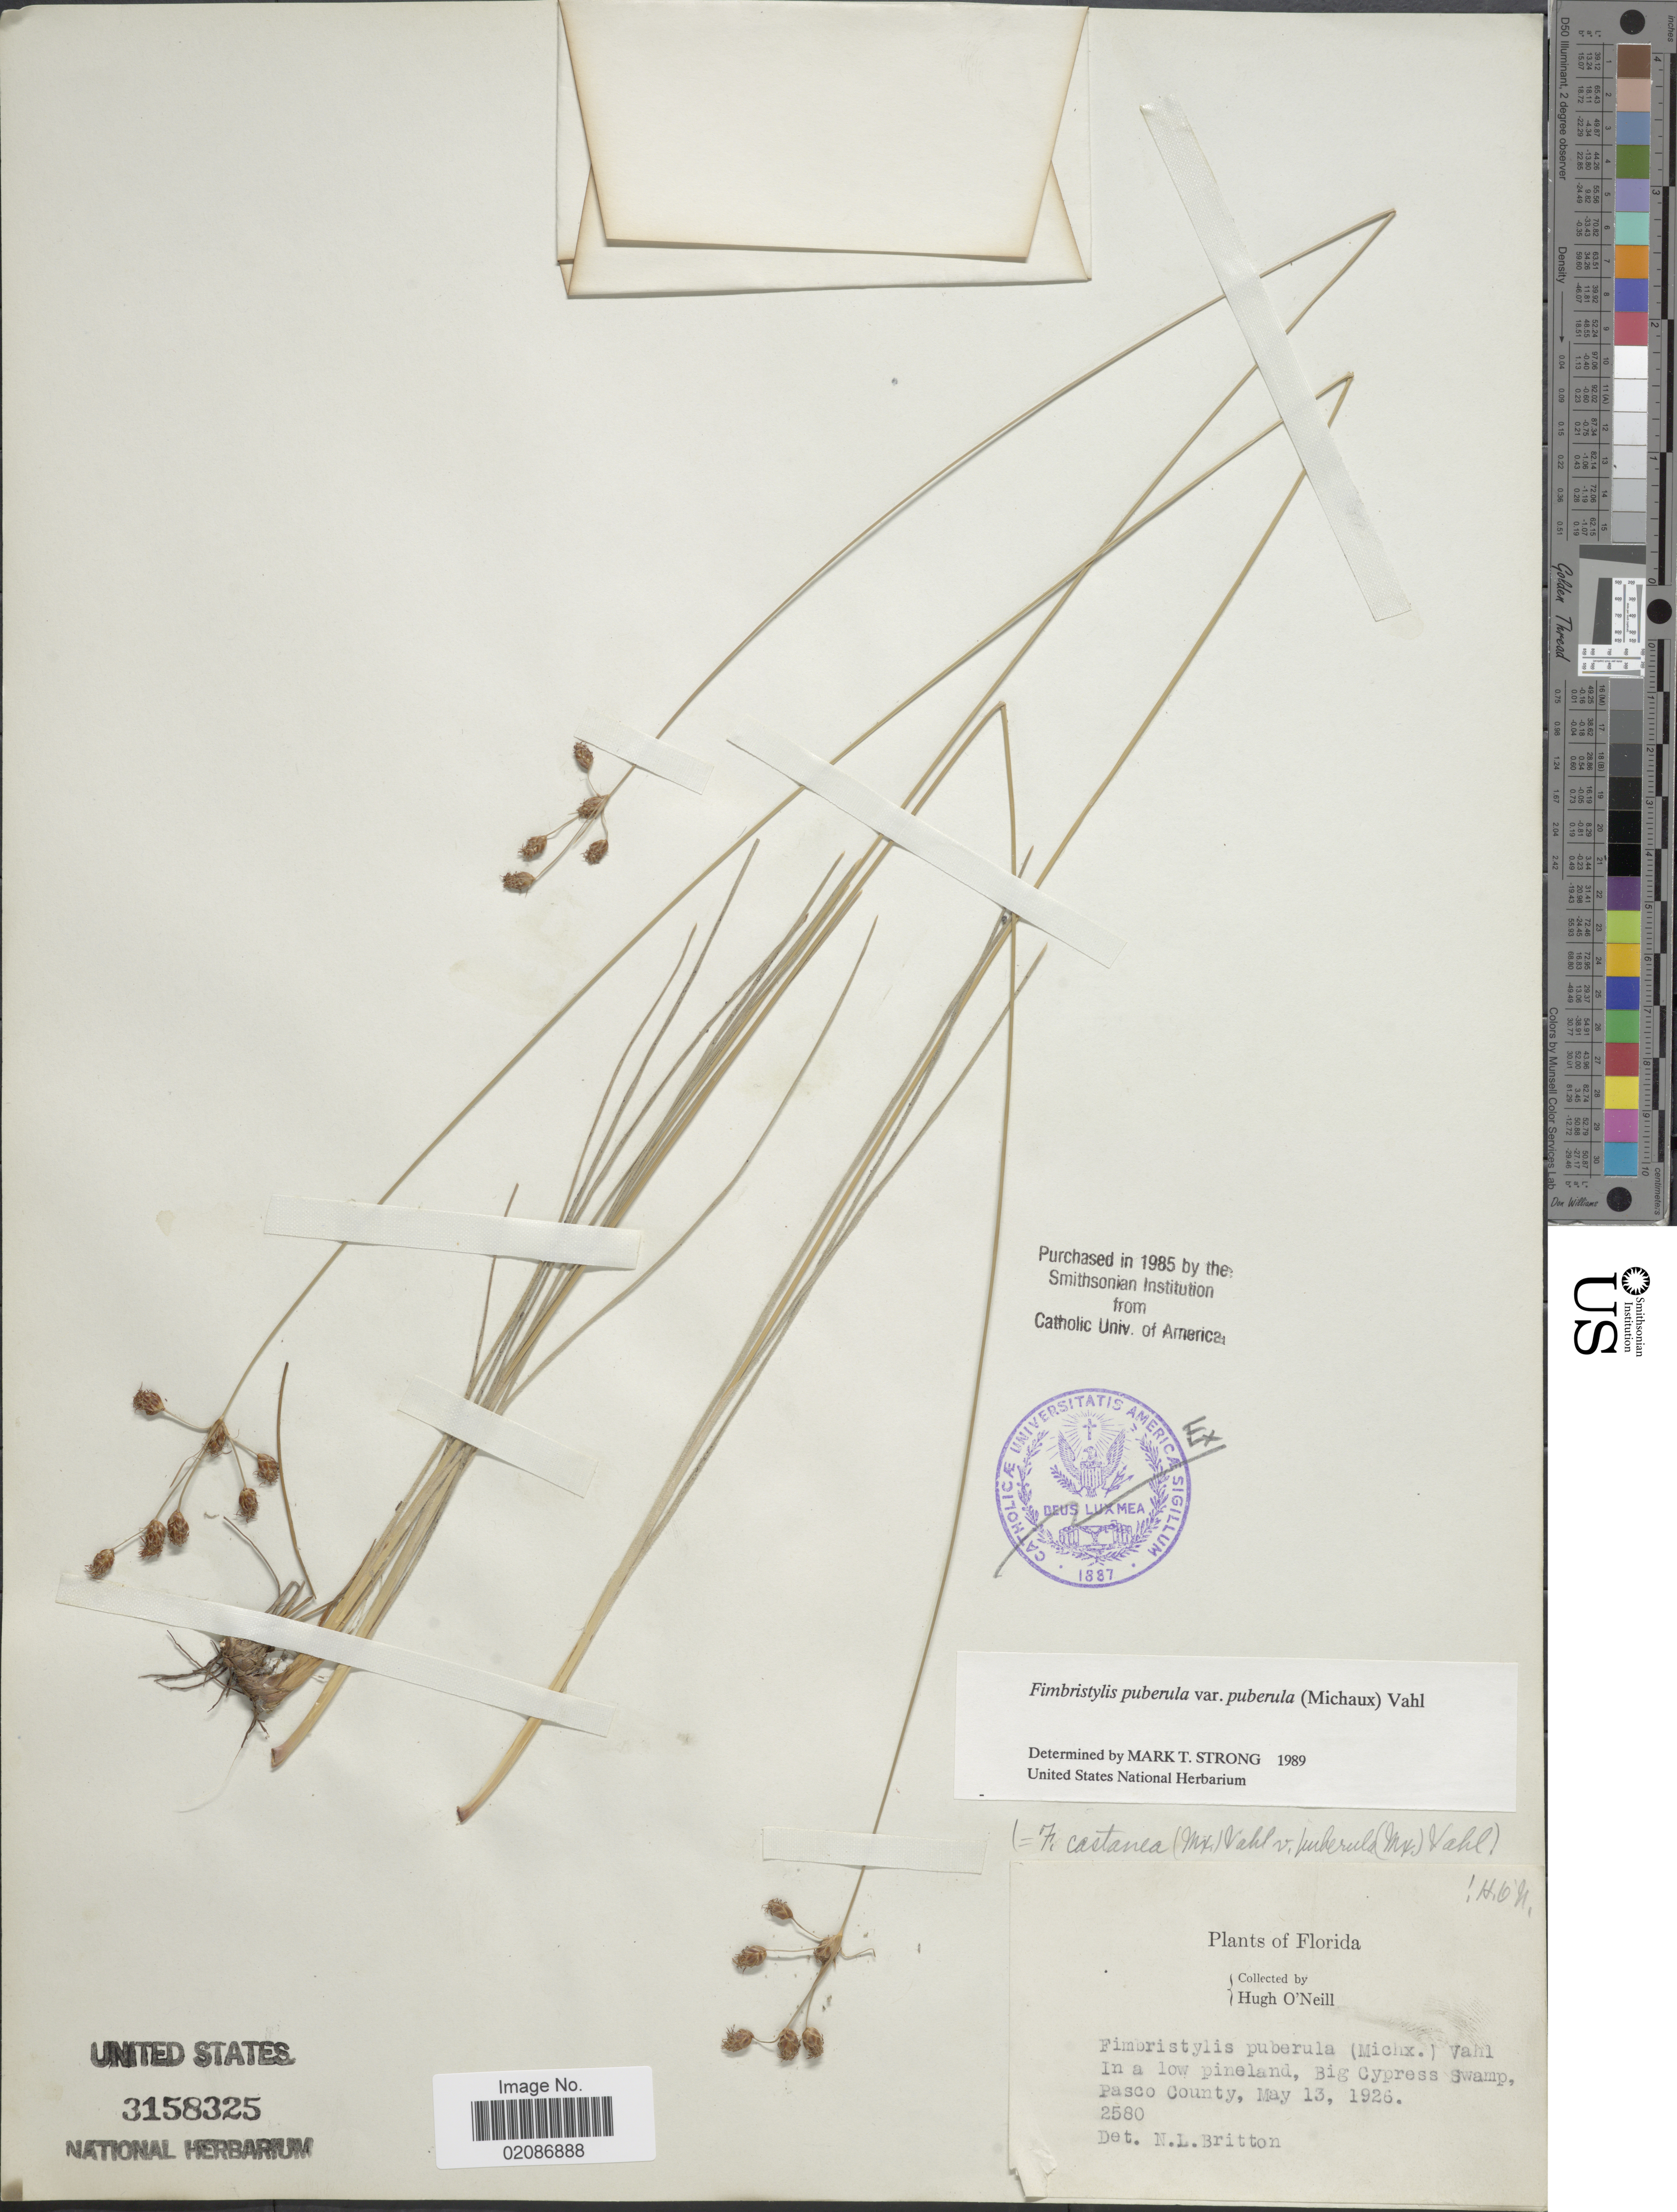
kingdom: Plantae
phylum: Tracheophyta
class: Liliopsida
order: Poales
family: Cyperaceae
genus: Fimbristylis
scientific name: Fimbristylis puberula var. puberula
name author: (Michx.) Vahl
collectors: H. O'Neill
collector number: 2580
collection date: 1926-05-13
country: United States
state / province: Florida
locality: Big Cypress Swamp, Pasco County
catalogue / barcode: US 3158325